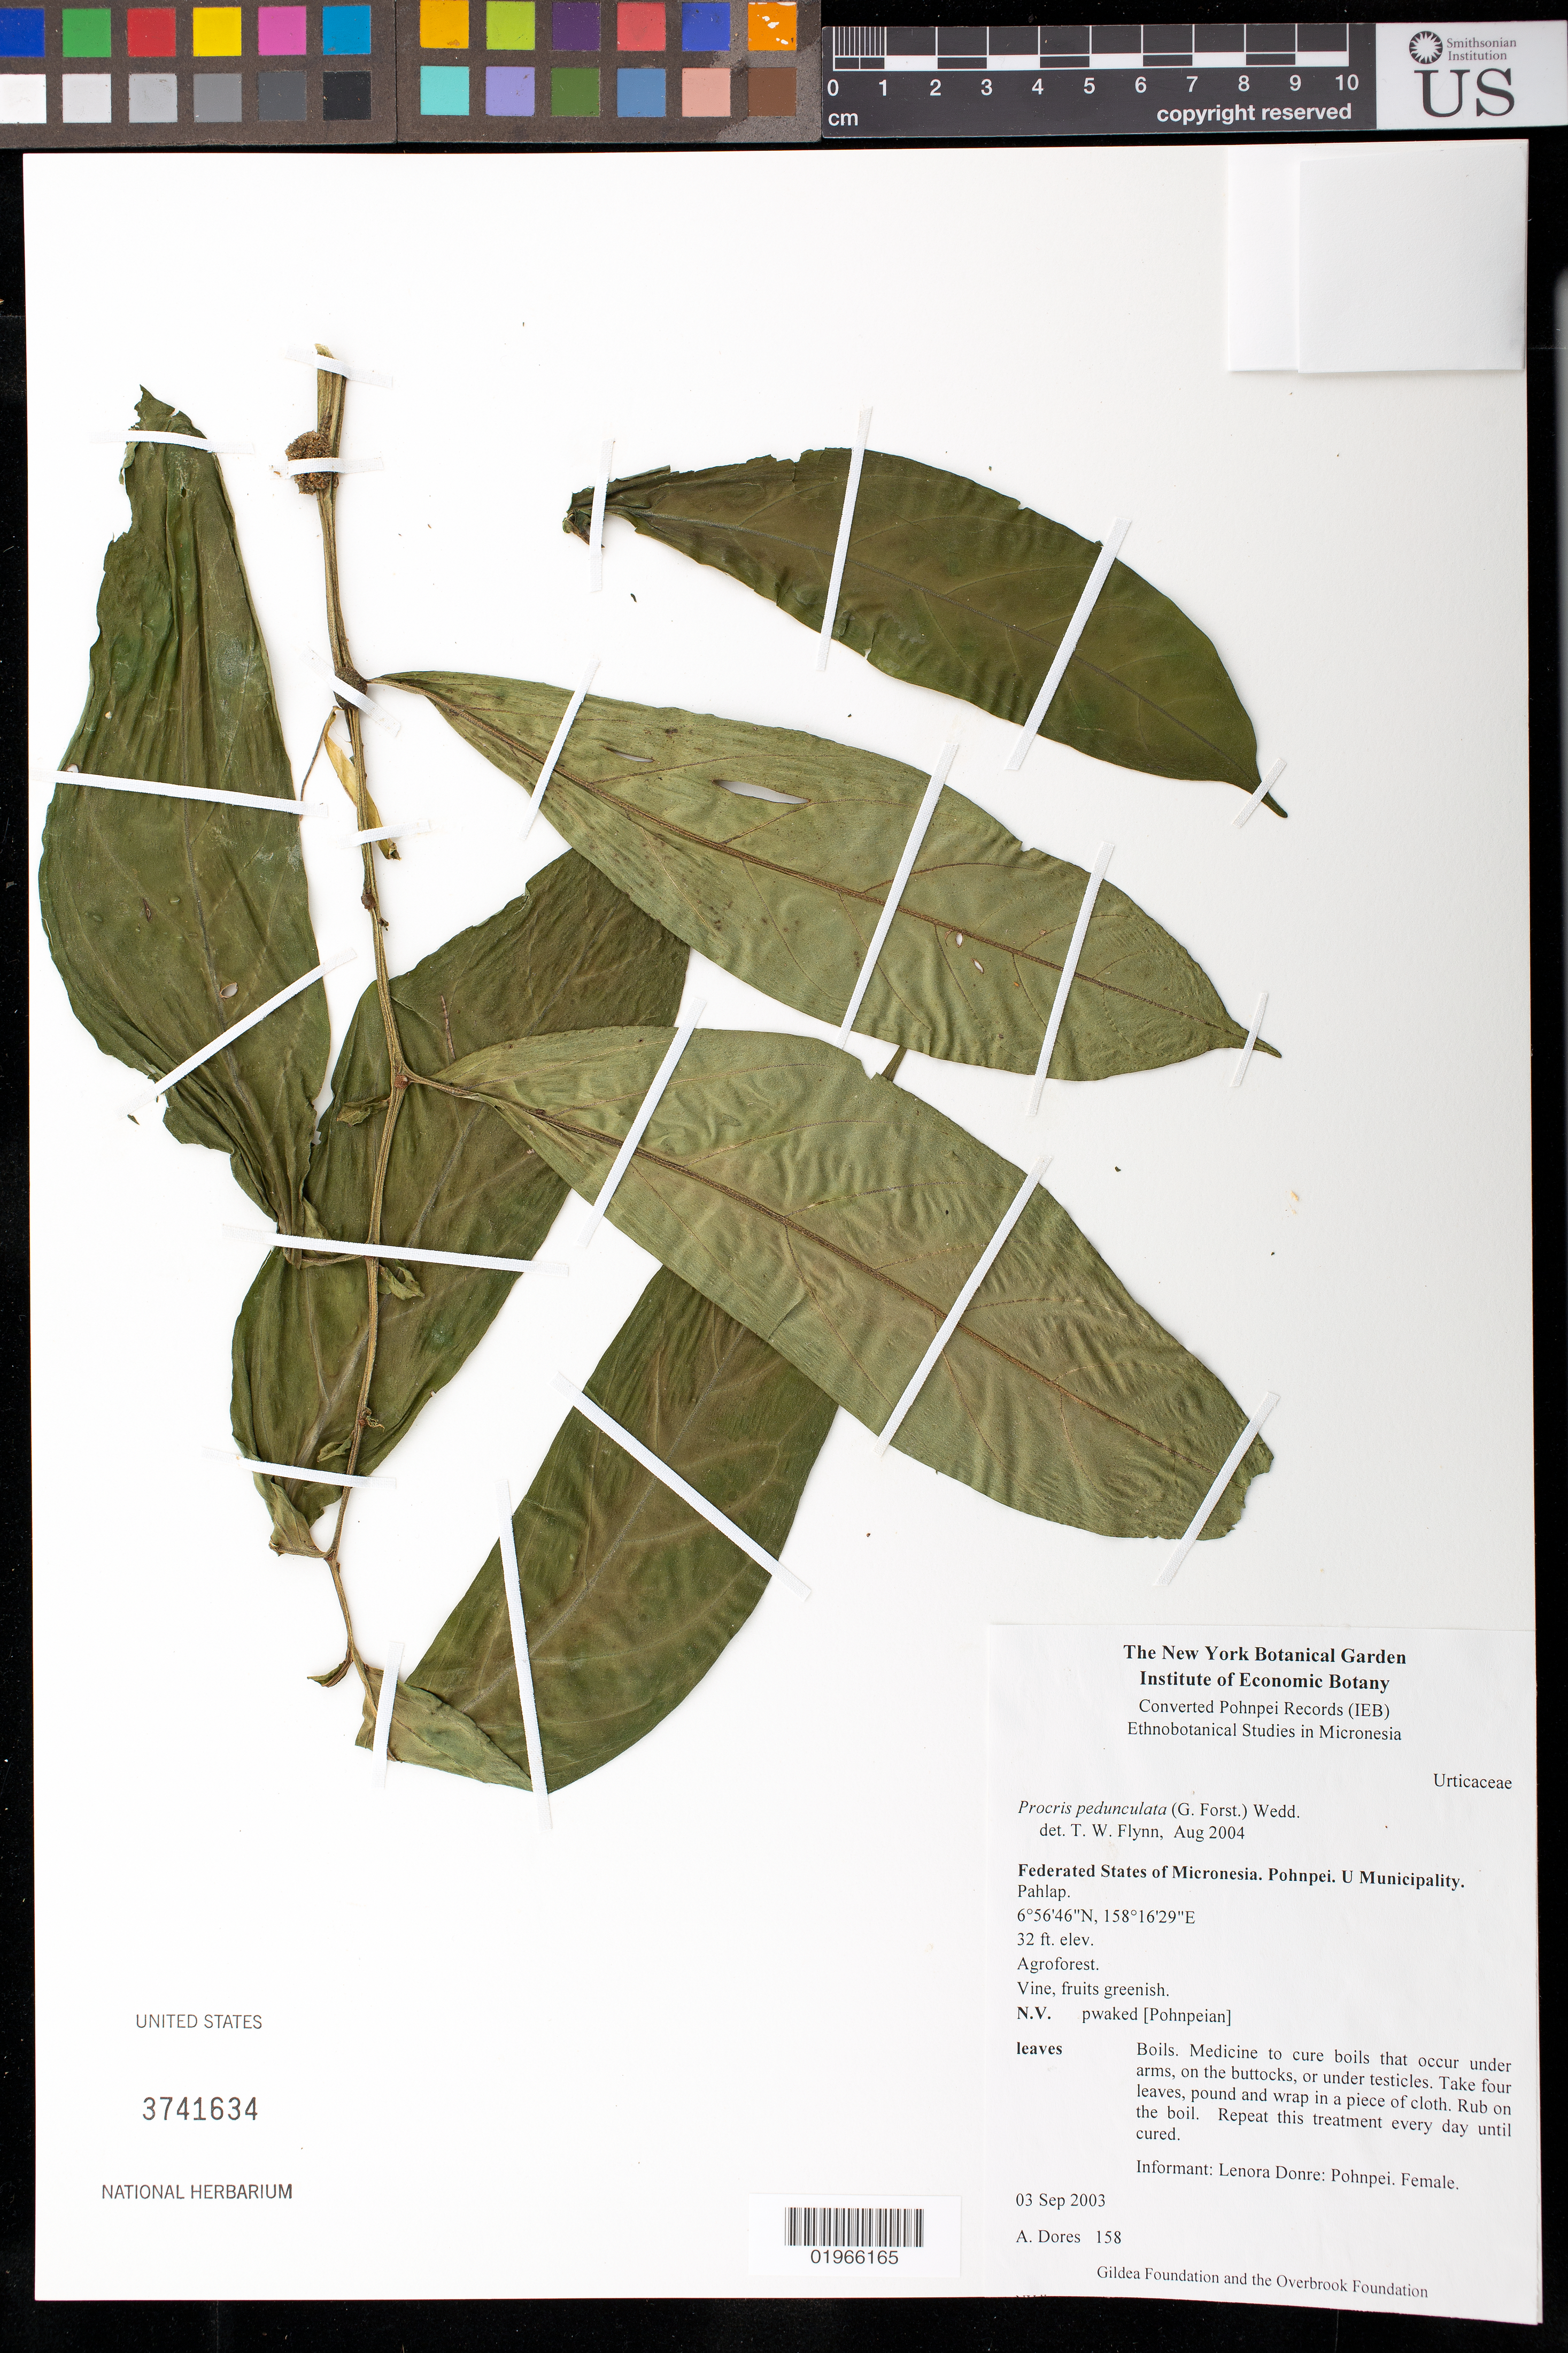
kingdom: Plantae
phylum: Tracheophyta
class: Magnoliopsida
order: Rosales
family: Urticaceae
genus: Procris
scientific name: Procris pedunculata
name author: (J.R. Forst. & G. Forst.) Wedd.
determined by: Flynn, T. W.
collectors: A. Dores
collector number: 158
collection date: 2003-09-03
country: Micronesia, Federated States of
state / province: Pohnpei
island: Pohnpei [Ponape]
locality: Federated States of Micronesia. U. Municipality. Pahlap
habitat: Agroforest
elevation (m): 10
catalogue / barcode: US 3741634